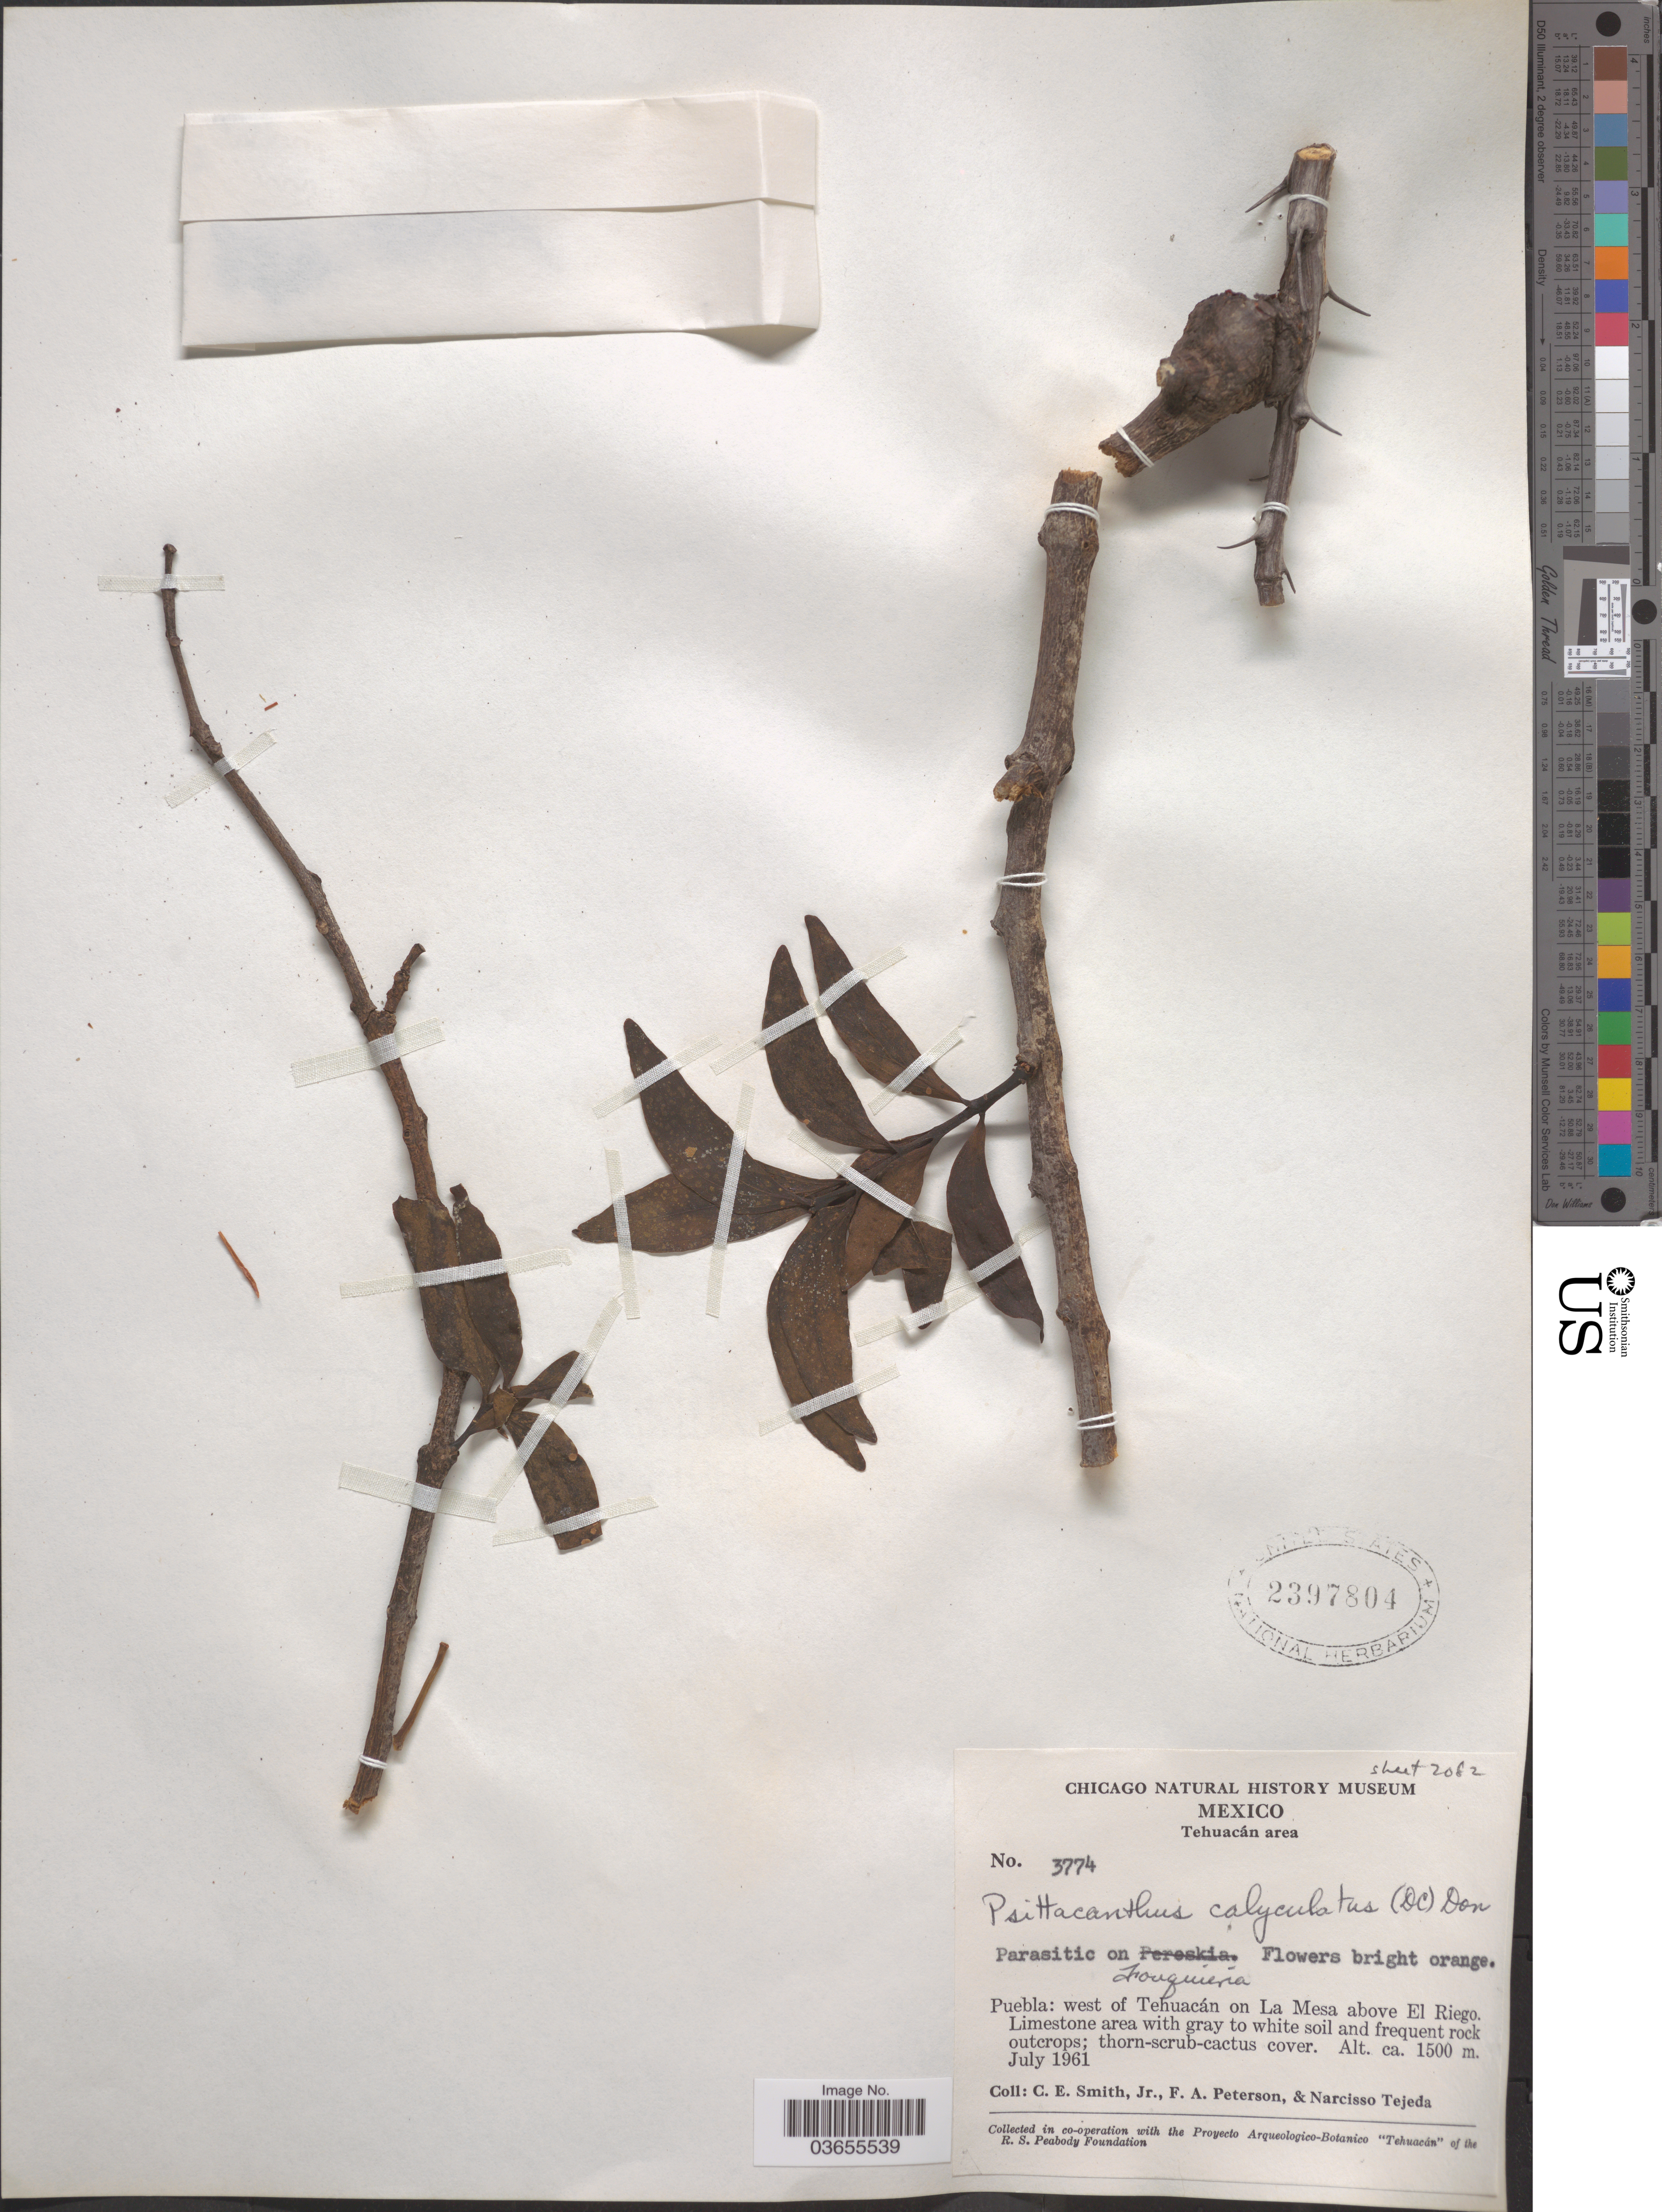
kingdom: Plantae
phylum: Tracheophyta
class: Magnoliopsida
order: Santalales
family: Loranthaceae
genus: Psittacanthus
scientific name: Psittacanthus calyculatus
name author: (DC.) G. Don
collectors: C. E. Smith Jr., F. A. Peterson & N. Tejeda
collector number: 3774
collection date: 1961-07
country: Mexico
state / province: Puebla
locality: Tehuacán area. West of Tehuacán on La Mesa above El Riego.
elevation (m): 1500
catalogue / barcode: US 2397804